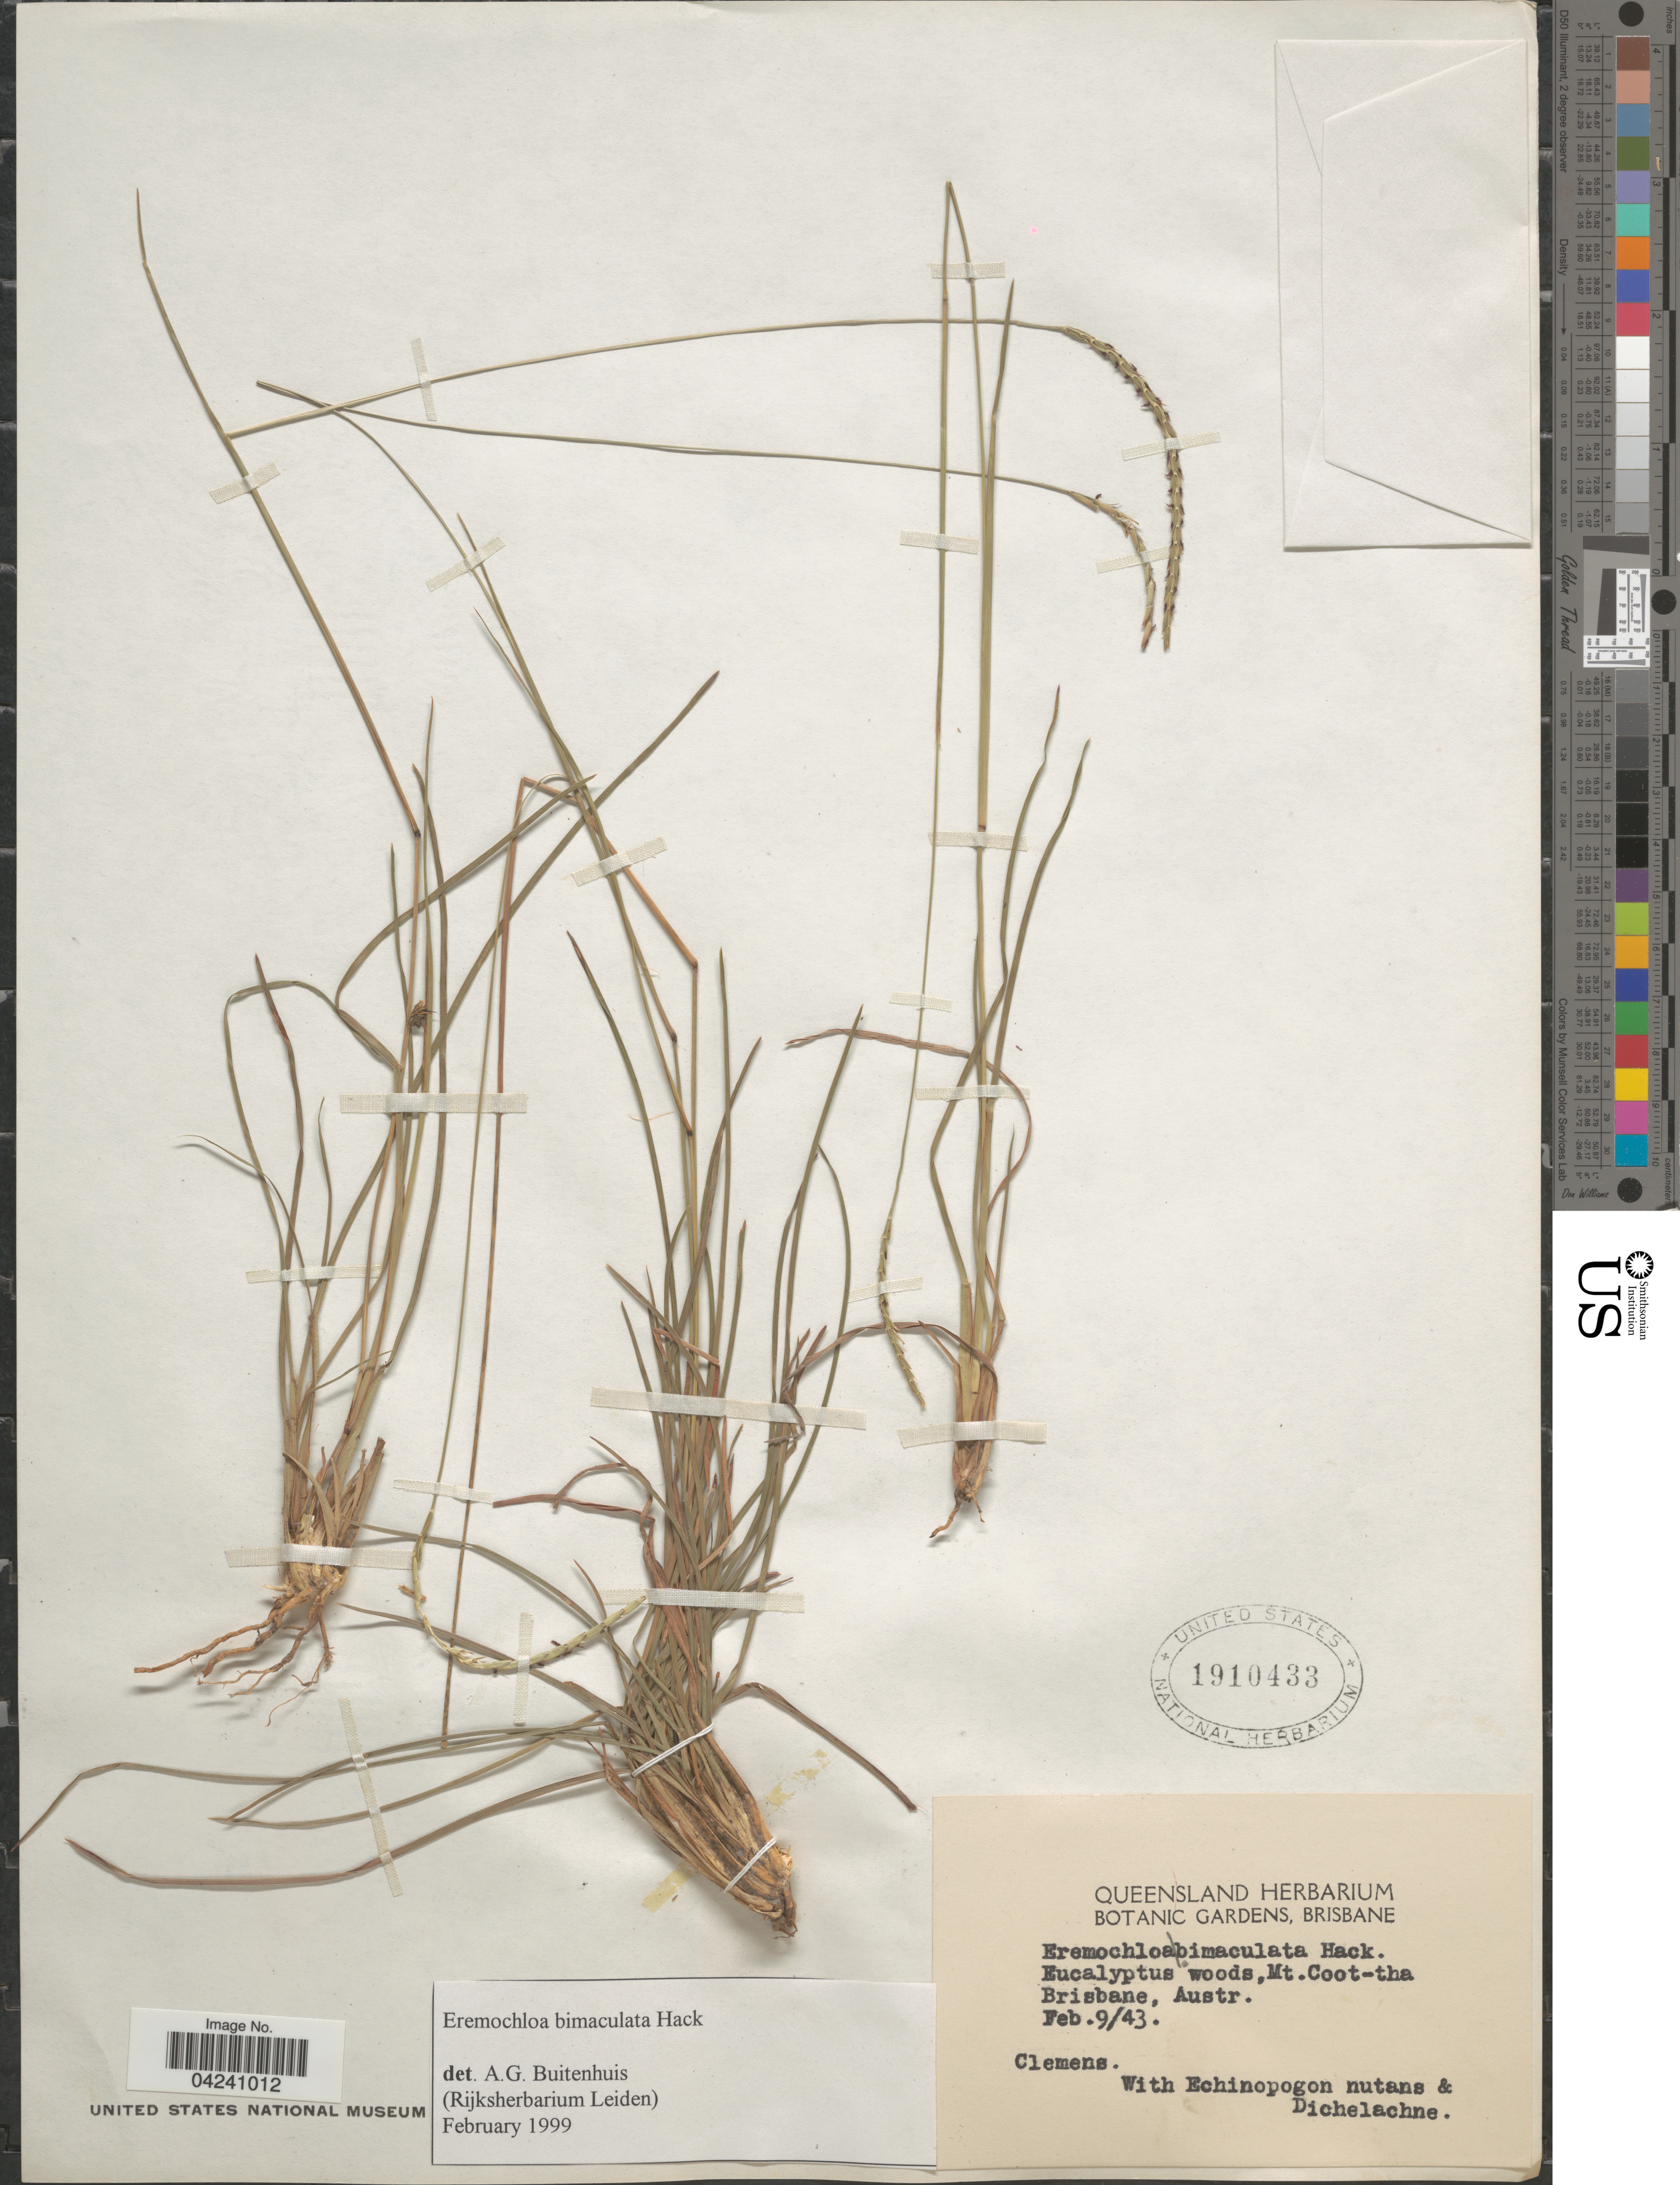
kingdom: Plantae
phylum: Tracheophyta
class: Liliopsida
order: Poales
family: Poaceae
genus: Eremochloa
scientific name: Eremochloa bimaculata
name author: Hack.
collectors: -. Clemens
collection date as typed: Transcribed d/m/y: 9/2/43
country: Australia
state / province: Queensland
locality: Mt. Coot-tha. Brisbane.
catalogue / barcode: US 1910433